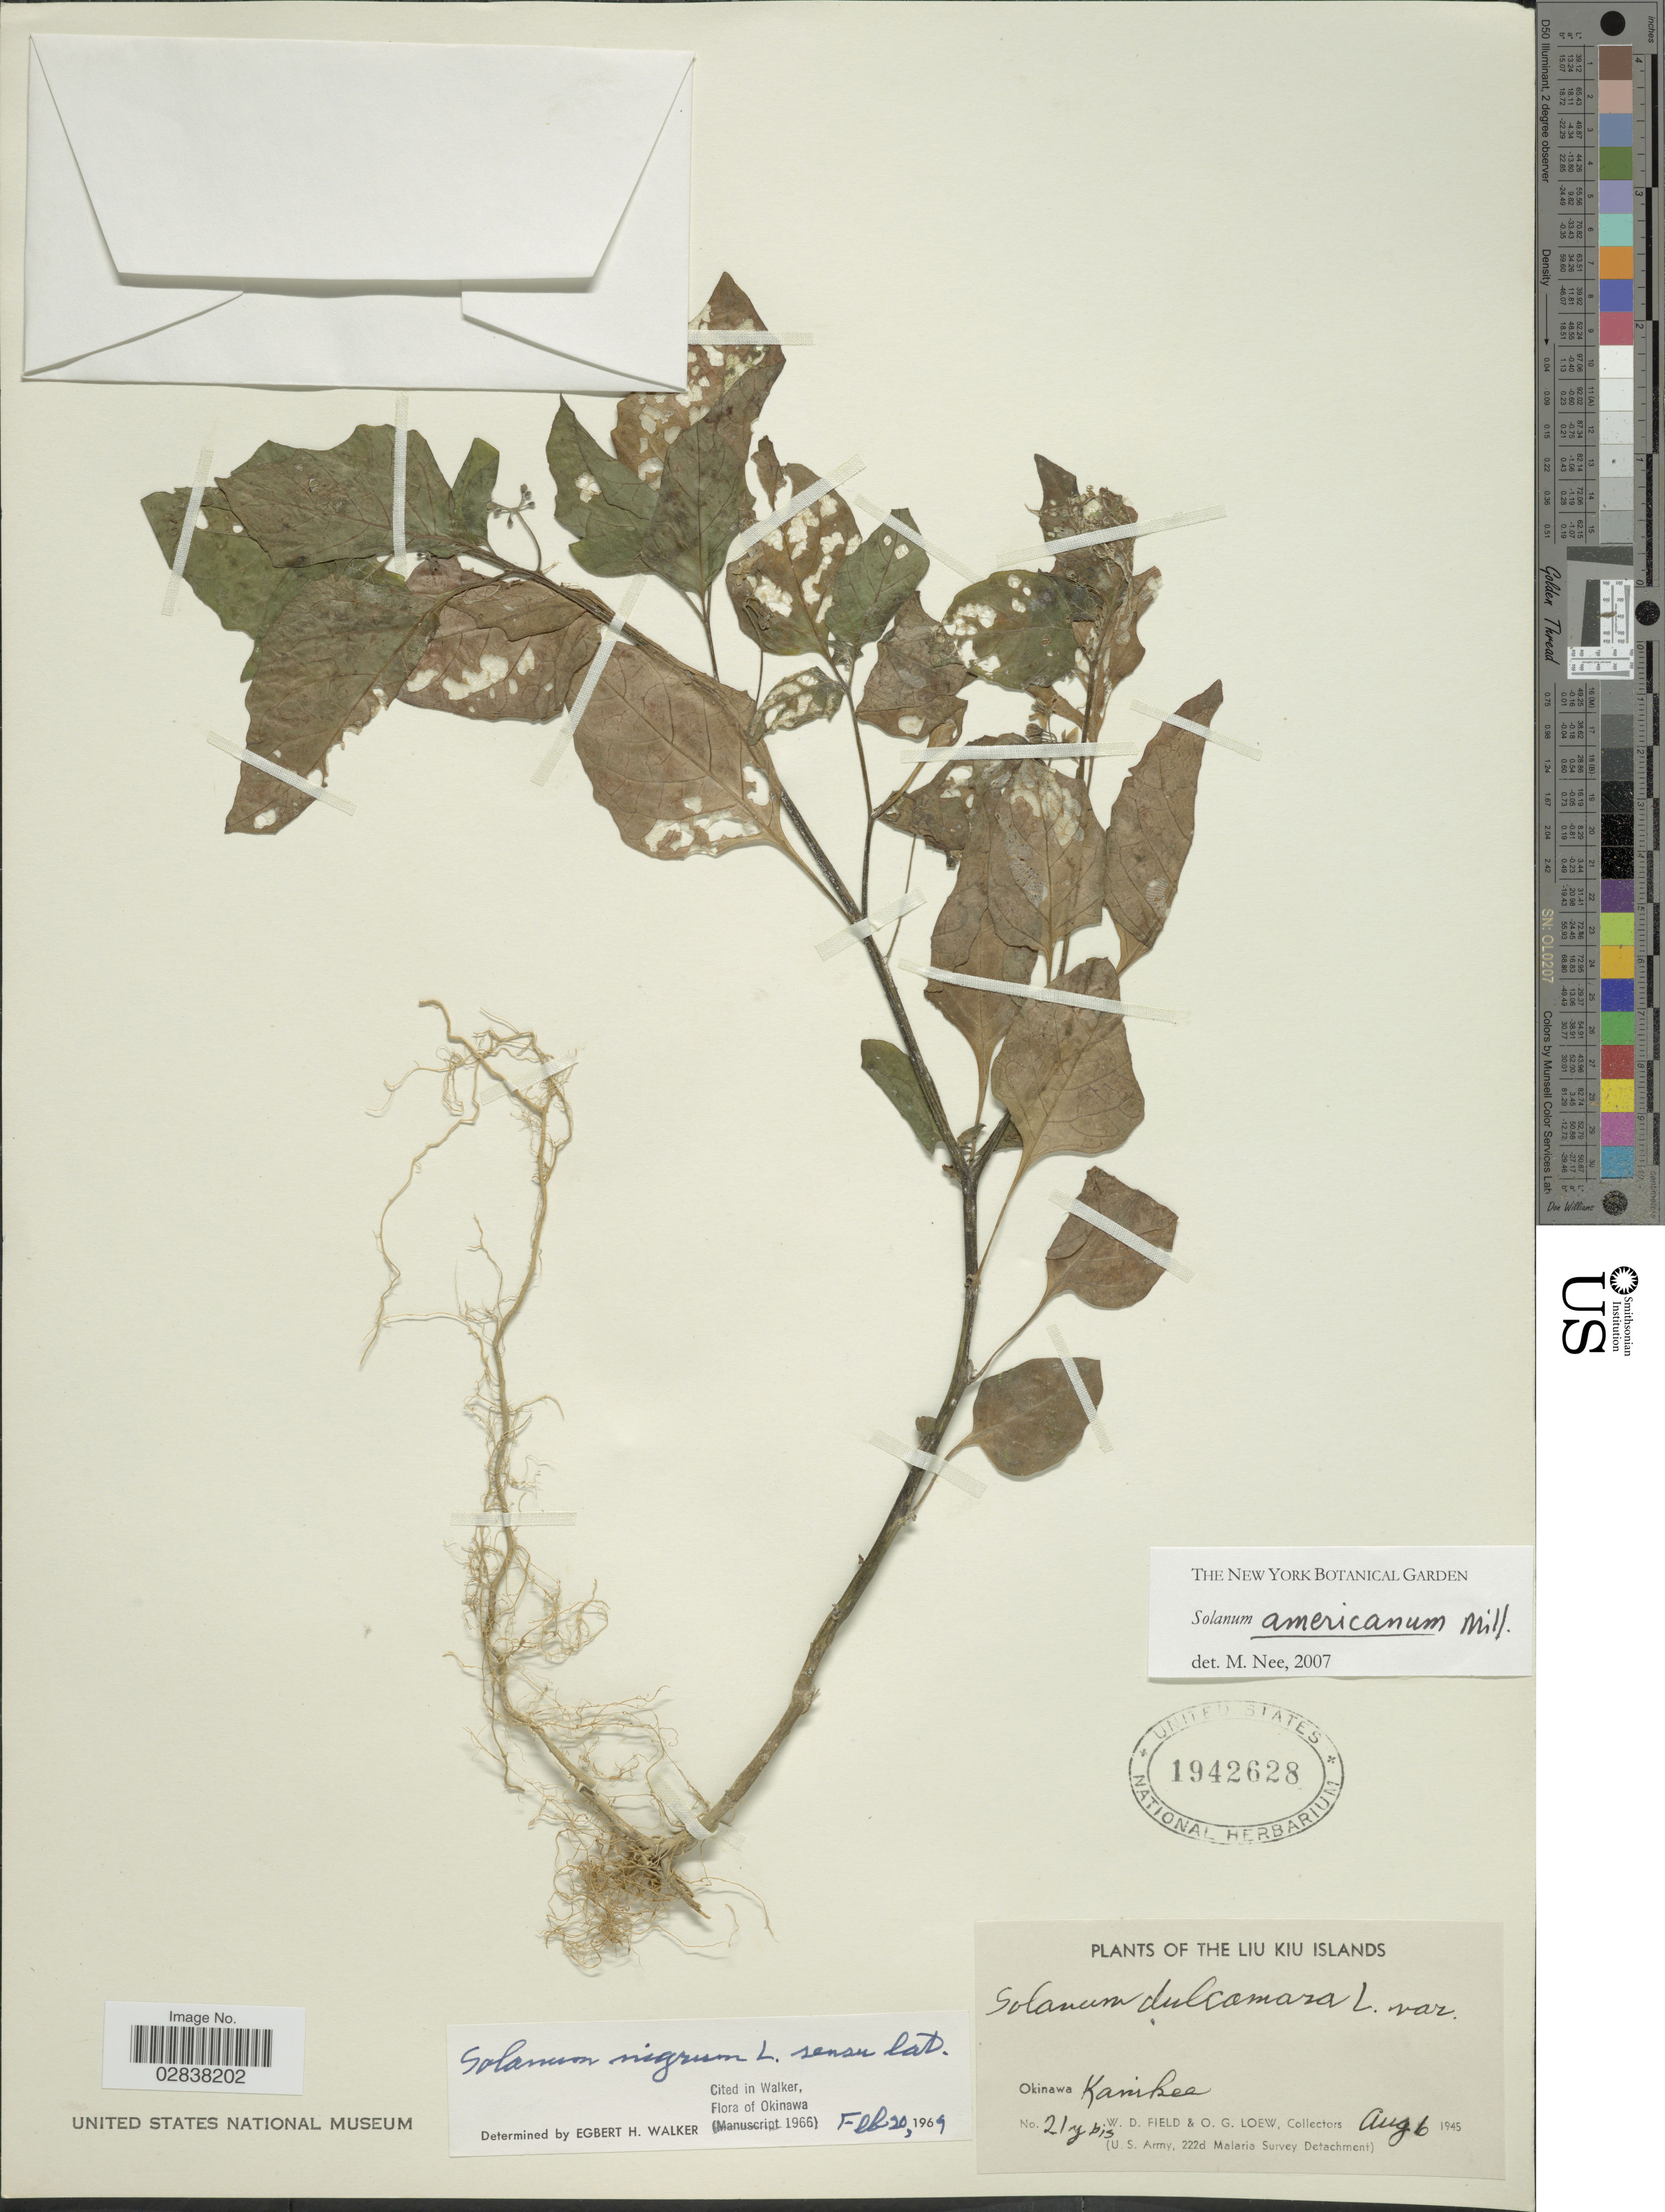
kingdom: Plantae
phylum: Tracheophyta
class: Magnoliopsida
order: Solanales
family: Solanaceae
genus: Solanum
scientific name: Solanum americanum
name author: Mill.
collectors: W. D. Field & O. G. Loew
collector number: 21ybis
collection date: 1945-08-06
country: Japan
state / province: Okinawa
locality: Kanikea.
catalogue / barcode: US 1942628